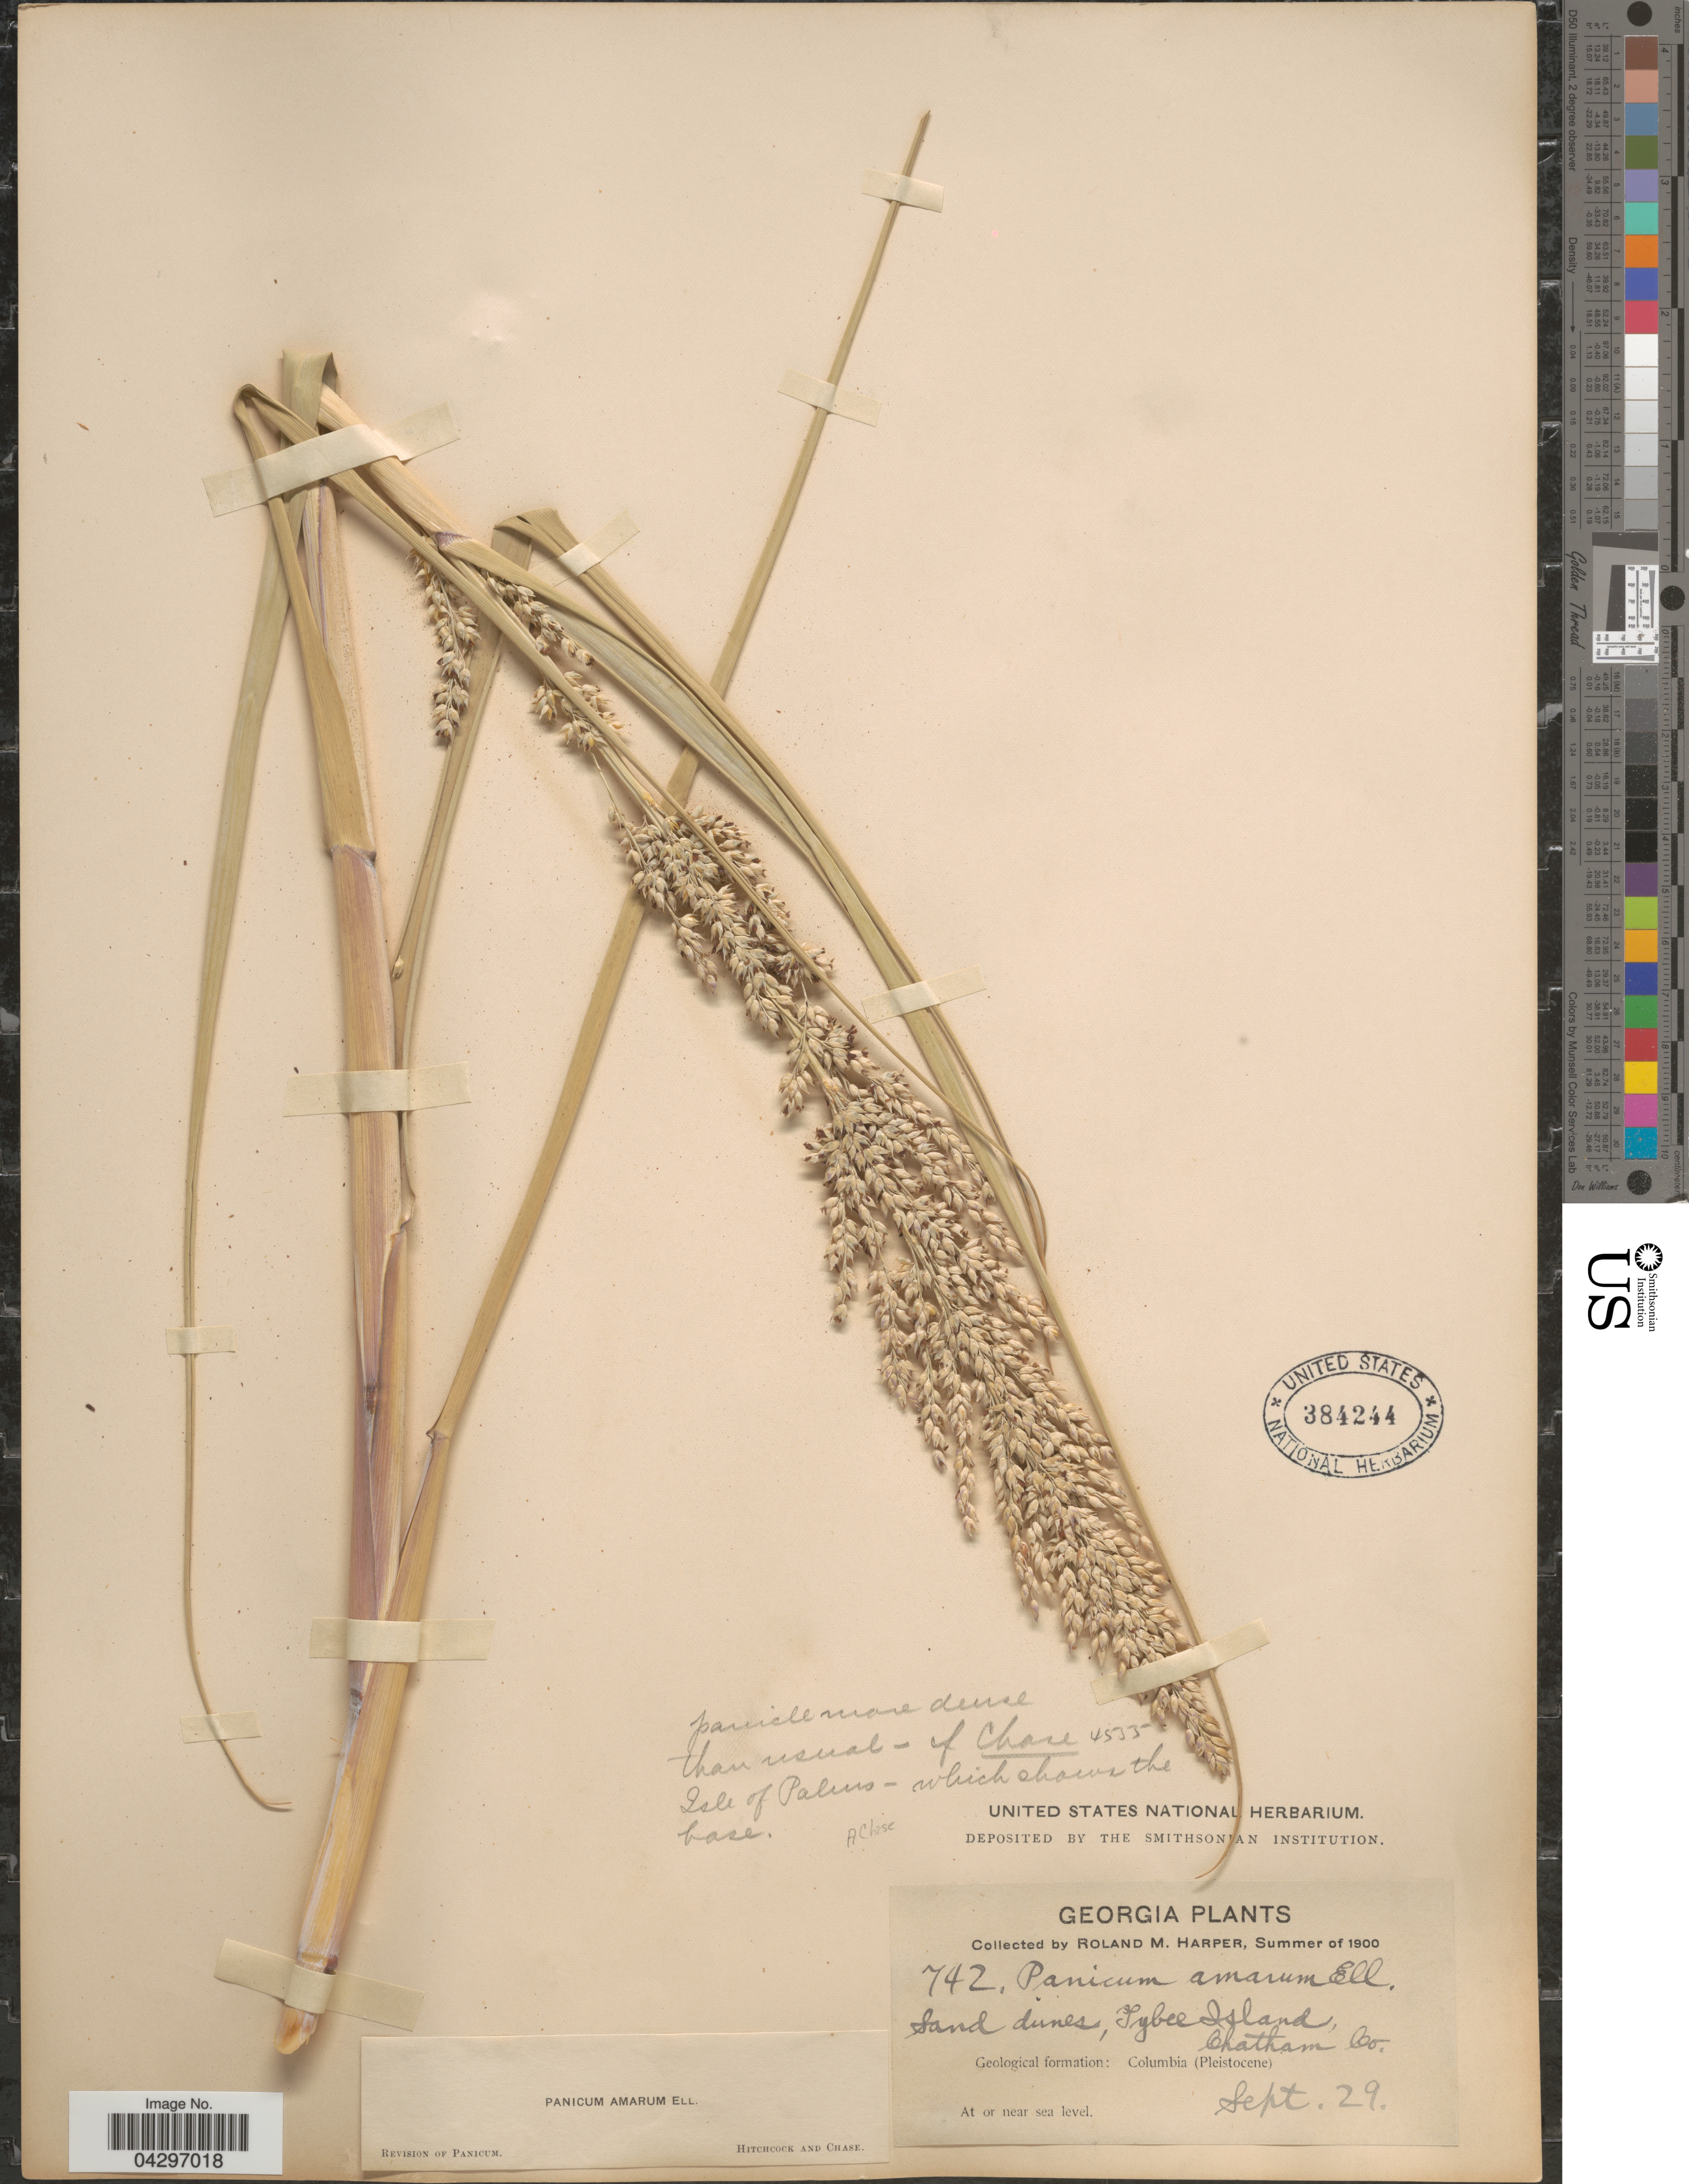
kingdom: Plantae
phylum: Tracheophyta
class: Liliopsida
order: Poales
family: Poaceae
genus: Panicum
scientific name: Panicum amarum var. amarulum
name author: (Hitchc. & Chase) Freckmann & Lelong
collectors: R. M. Harper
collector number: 742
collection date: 1900-09-29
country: United States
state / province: Georgia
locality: Tybee Island, Chatham Co. Geological formation: Columbia (Pleistocene).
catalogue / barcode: US 384244